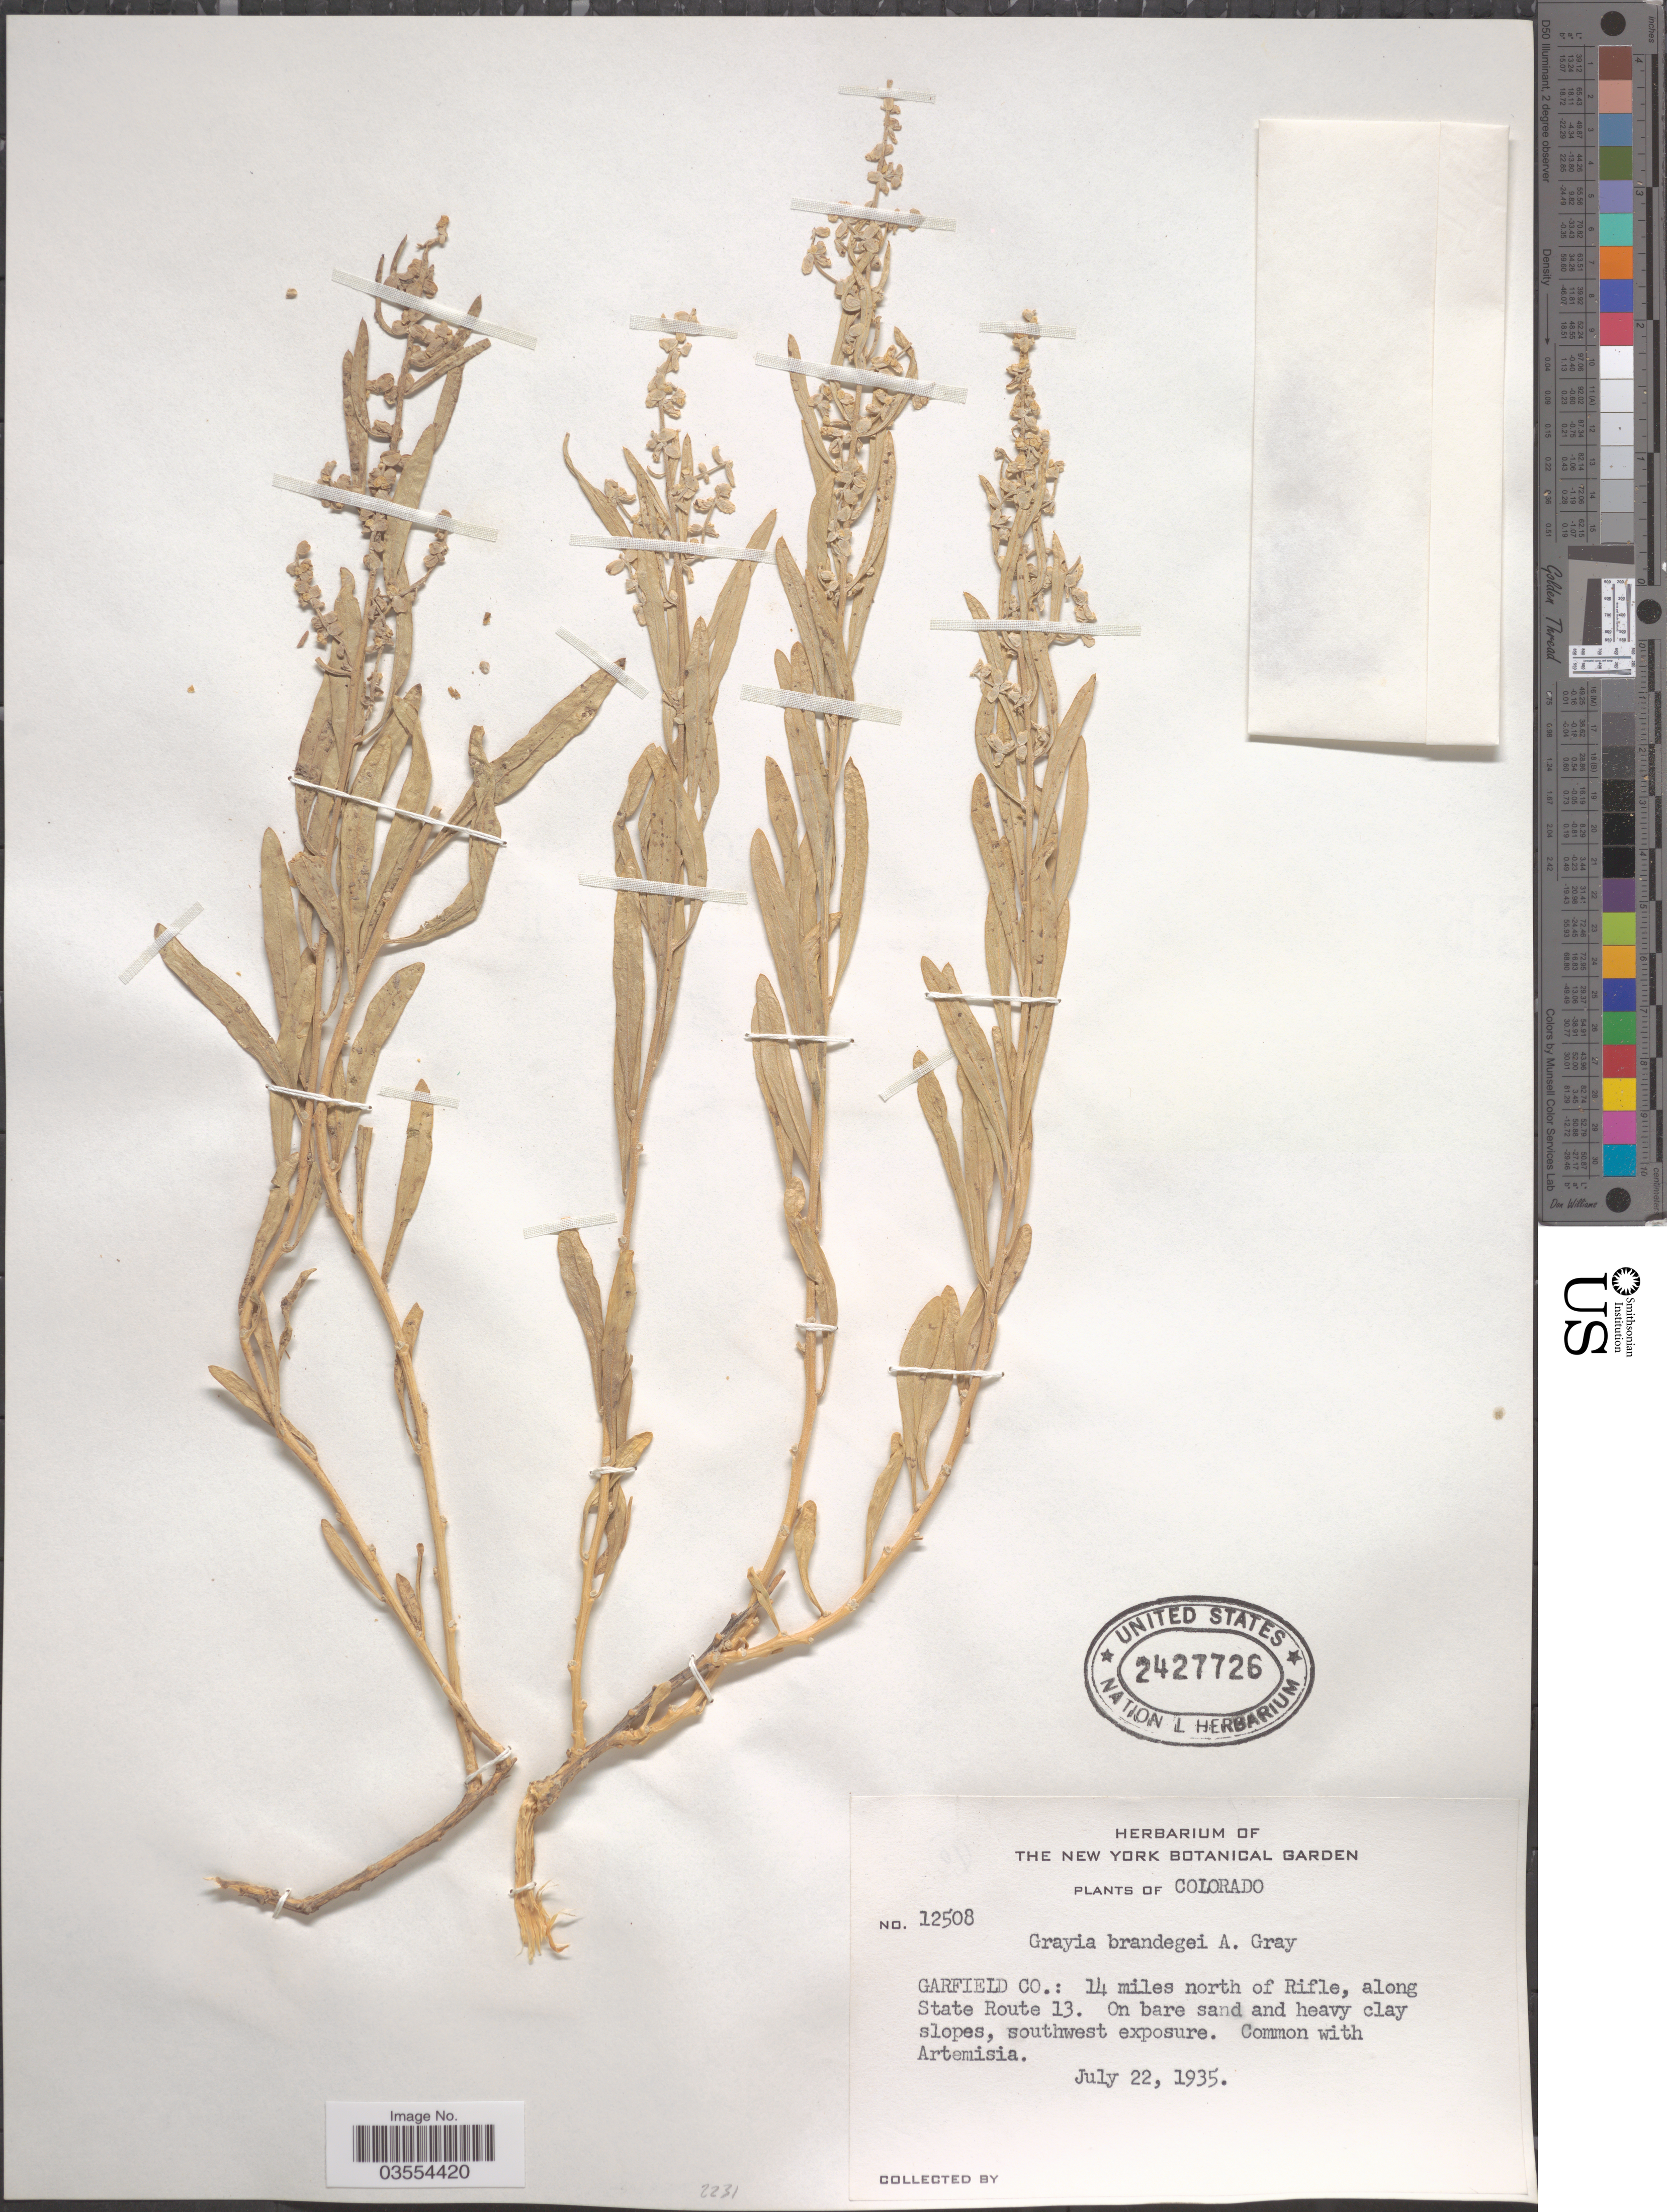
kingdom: Plantae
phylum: Tracheophyta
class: Magnoliopsida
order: Caryophyllales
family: Amaranthaceae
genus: Grayia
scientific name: Grayia brandegeei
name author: A. Gray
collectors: New York Botanical Garden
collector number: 12508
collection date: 1935-07-22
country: United States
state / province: Colorado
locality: Garfield Co.: 14 miles north of Rifle, along State Route 13. On bare sand and heavy clay slopes, southwest exposure.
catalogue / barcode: US 2427726